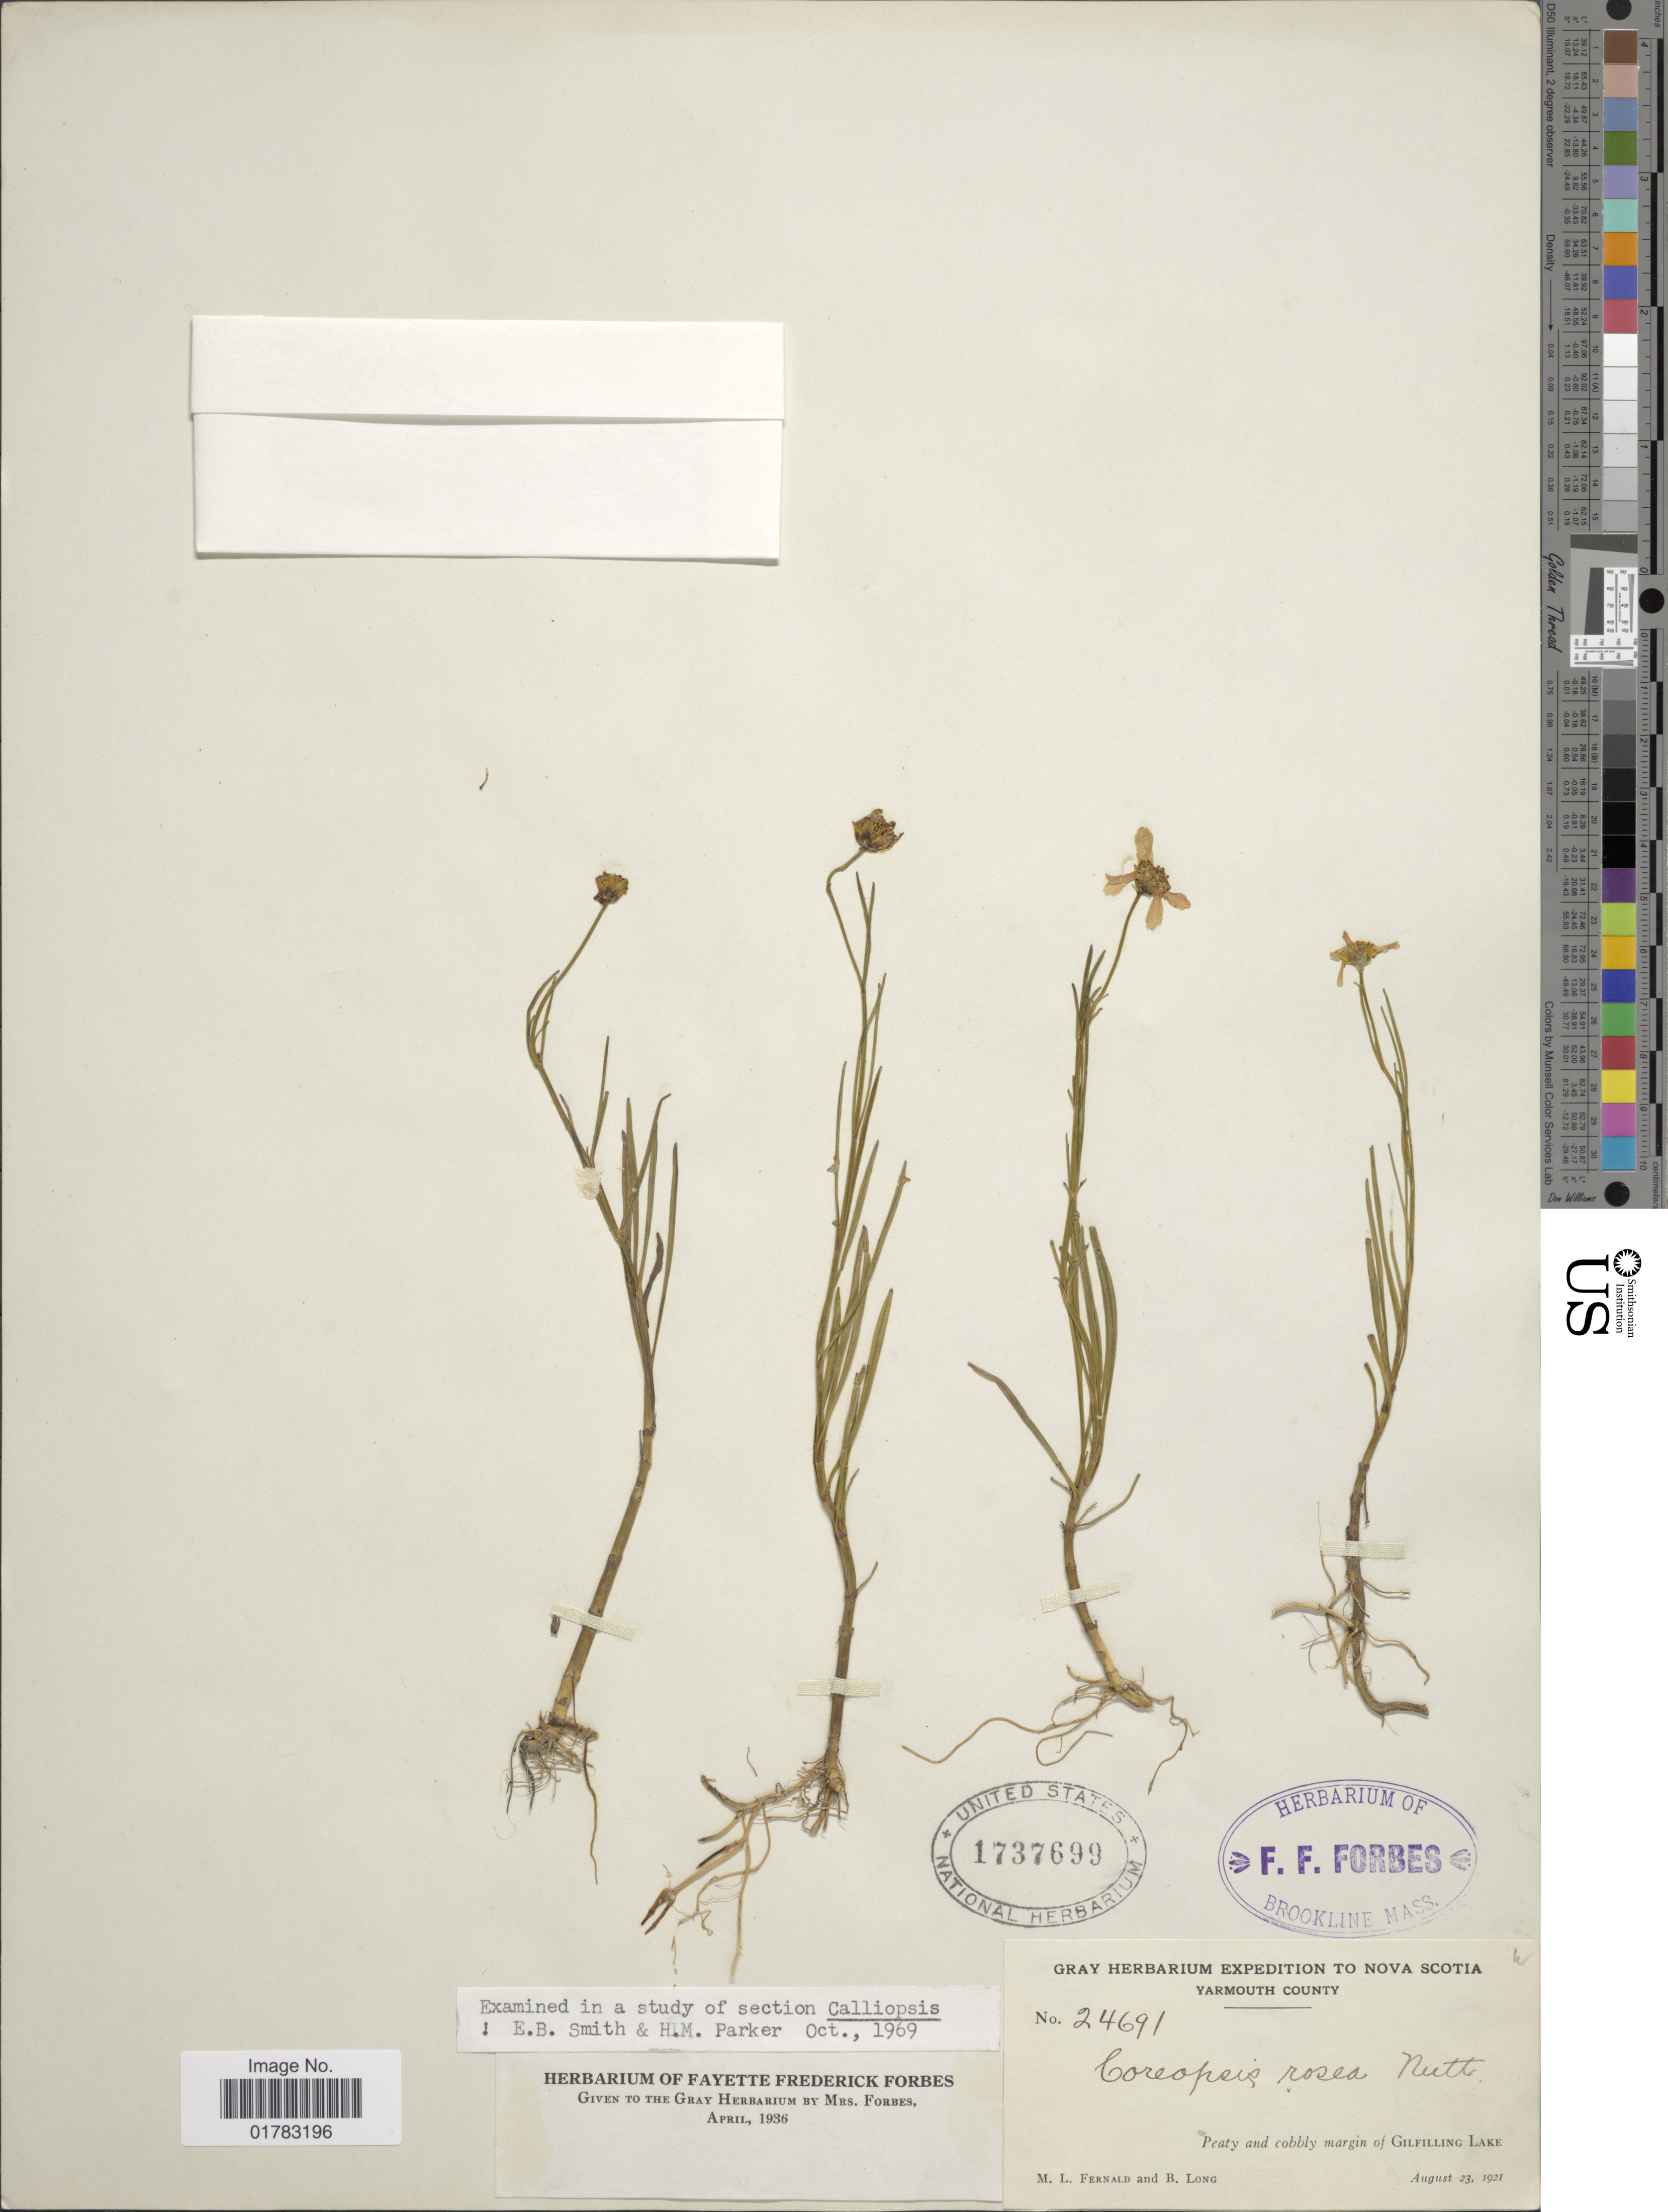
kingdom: Plantae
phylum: Tracheophyta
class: Magnoliopsida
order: Asterales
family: Asteraceae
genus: Coreopsis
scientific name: Coreopsis rosea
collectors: M. L. Fernald & B. Long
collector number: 24691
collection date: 1921-08-23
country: Canada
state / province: Nova Scotia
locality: Yarmouth County, peaty and cobbly margin of Gilfuilling Lake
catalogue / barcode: US 1737699